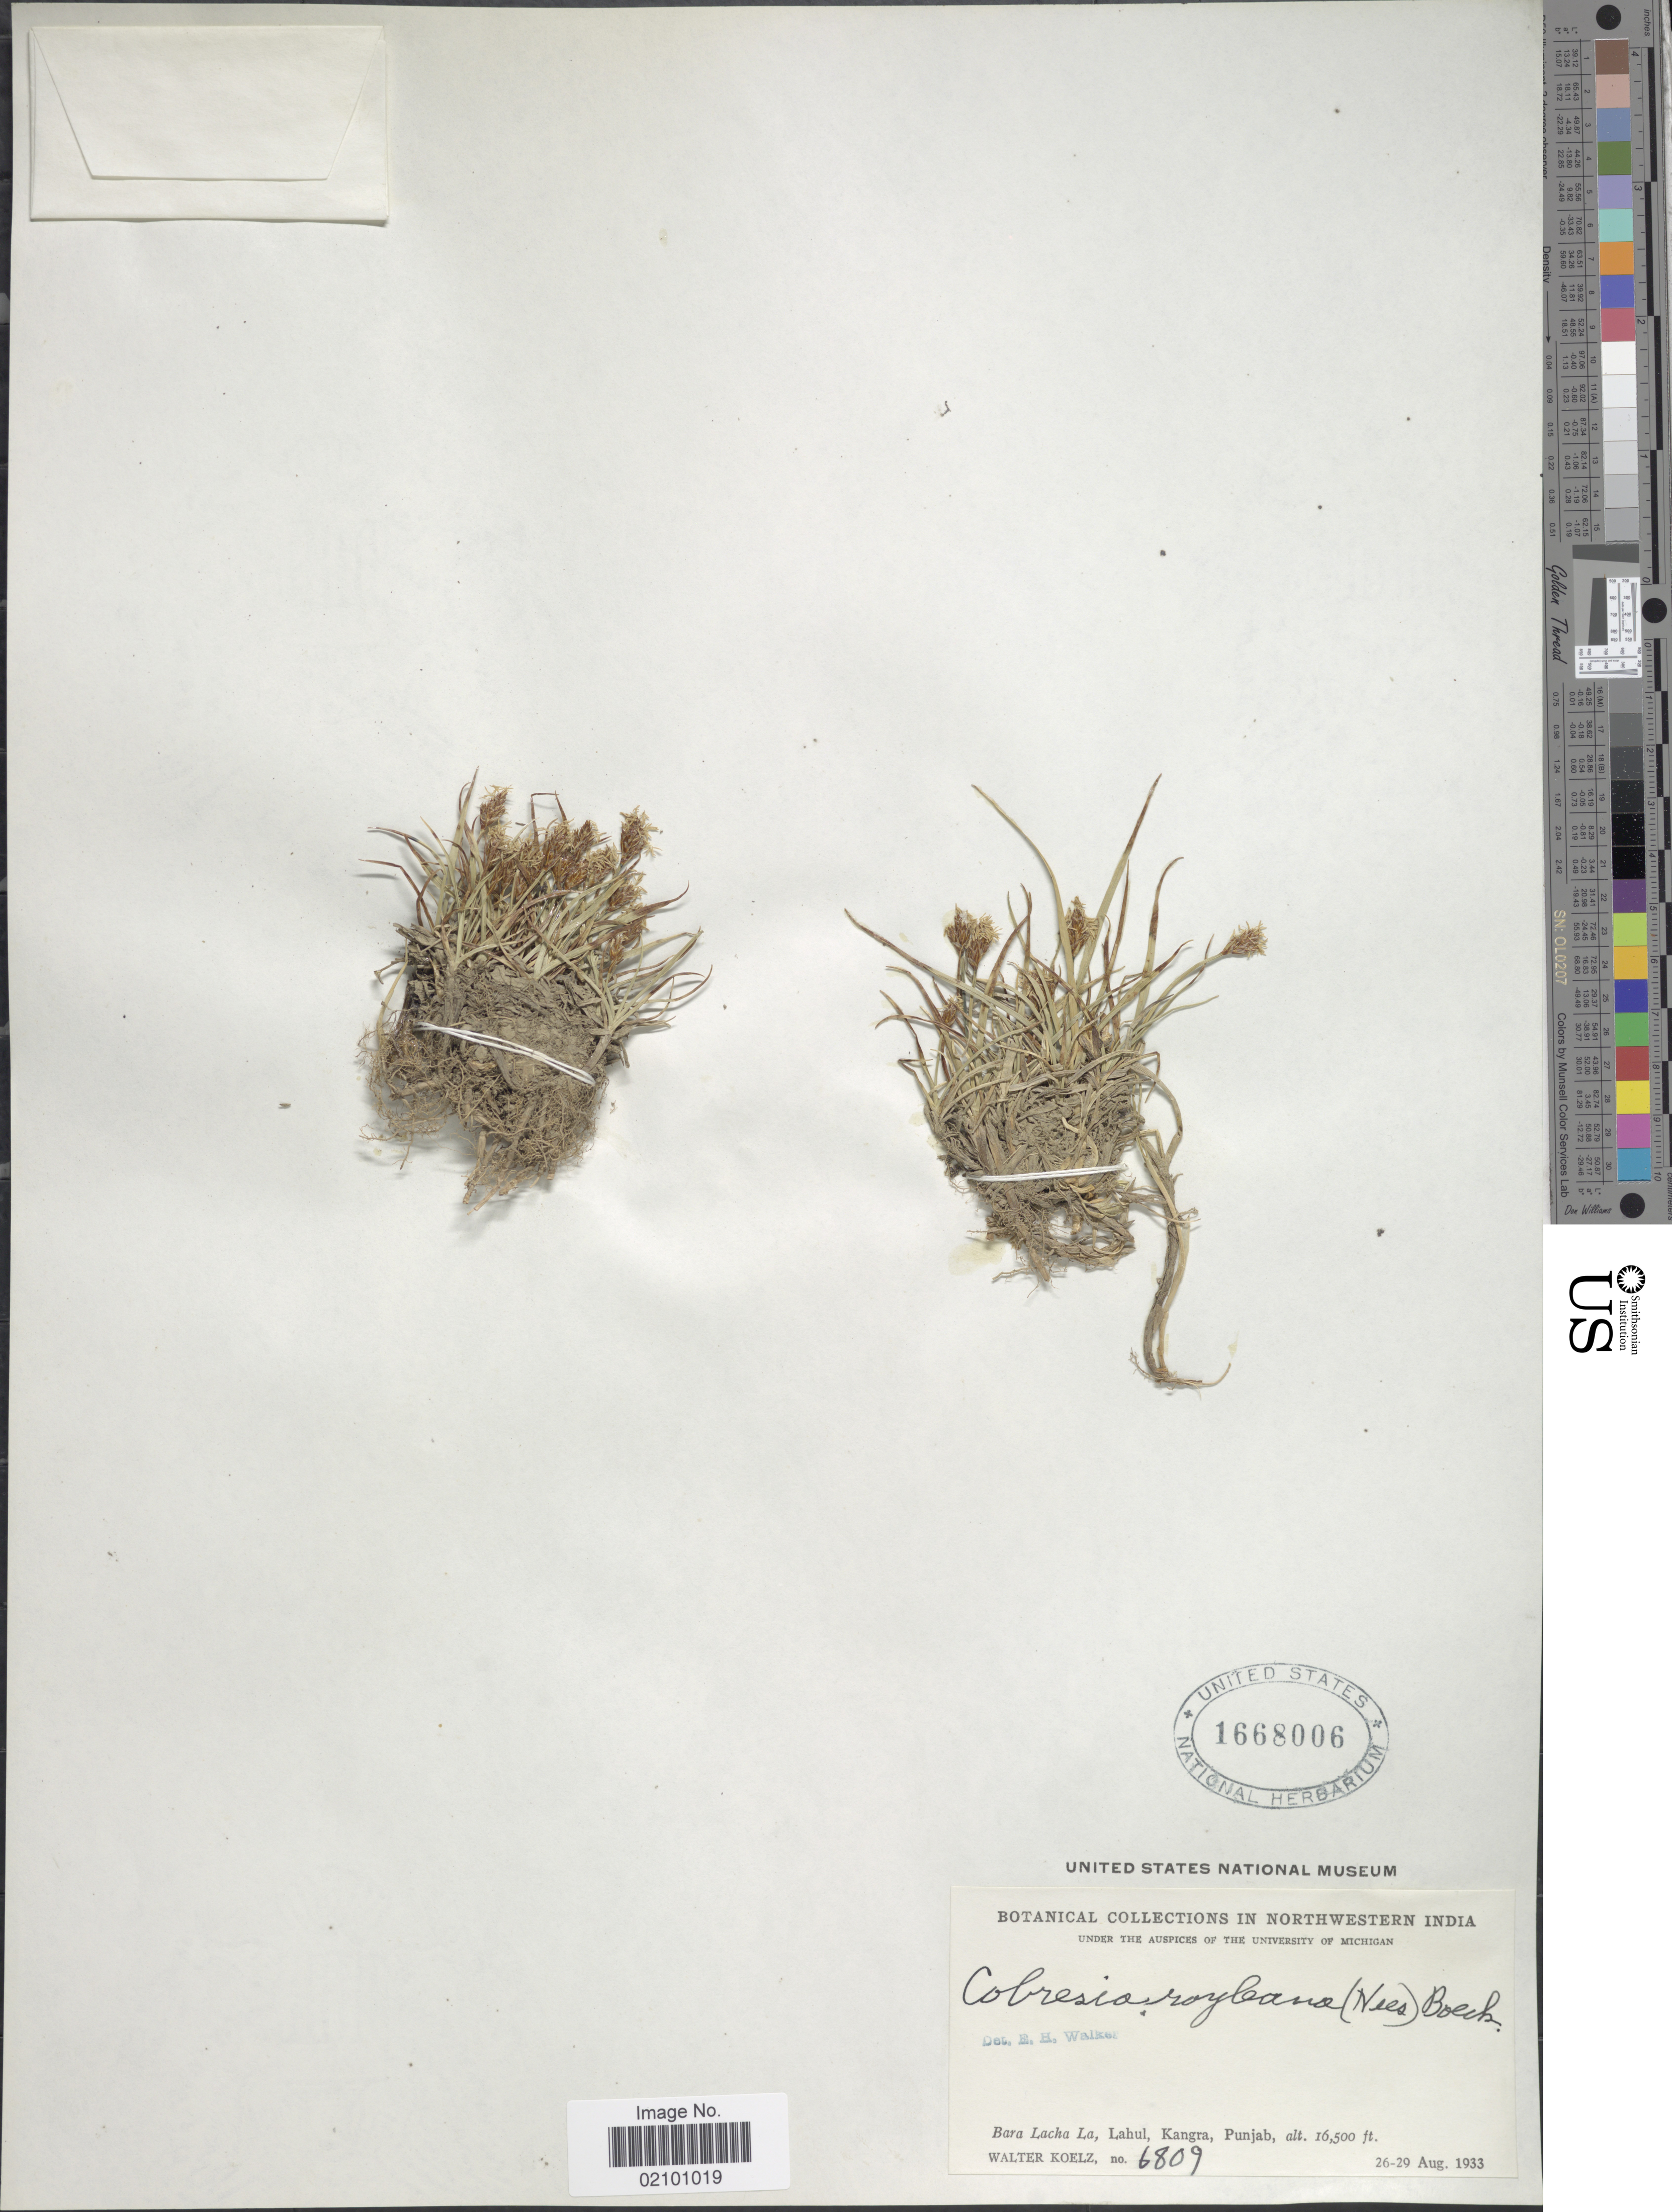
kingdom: Plantae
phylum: Tracheophyta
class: Liliopsida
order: Poales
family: Cyperaceae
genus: Carex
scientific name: Carex kokanica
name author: (Regal) S.R. Zhang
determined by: Strong, M. T., (US), Smithsonian Institution - National Museum of Natural History (UNITED STATES)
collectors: W. N. Koelz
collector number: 6809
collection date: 1933-08-26/1933-08-29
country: India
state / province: Jammu and Kashmir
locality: Northwestern India, Bara Lacha La, Lahul, Kangra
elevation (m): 5029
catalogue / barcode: US 1668006